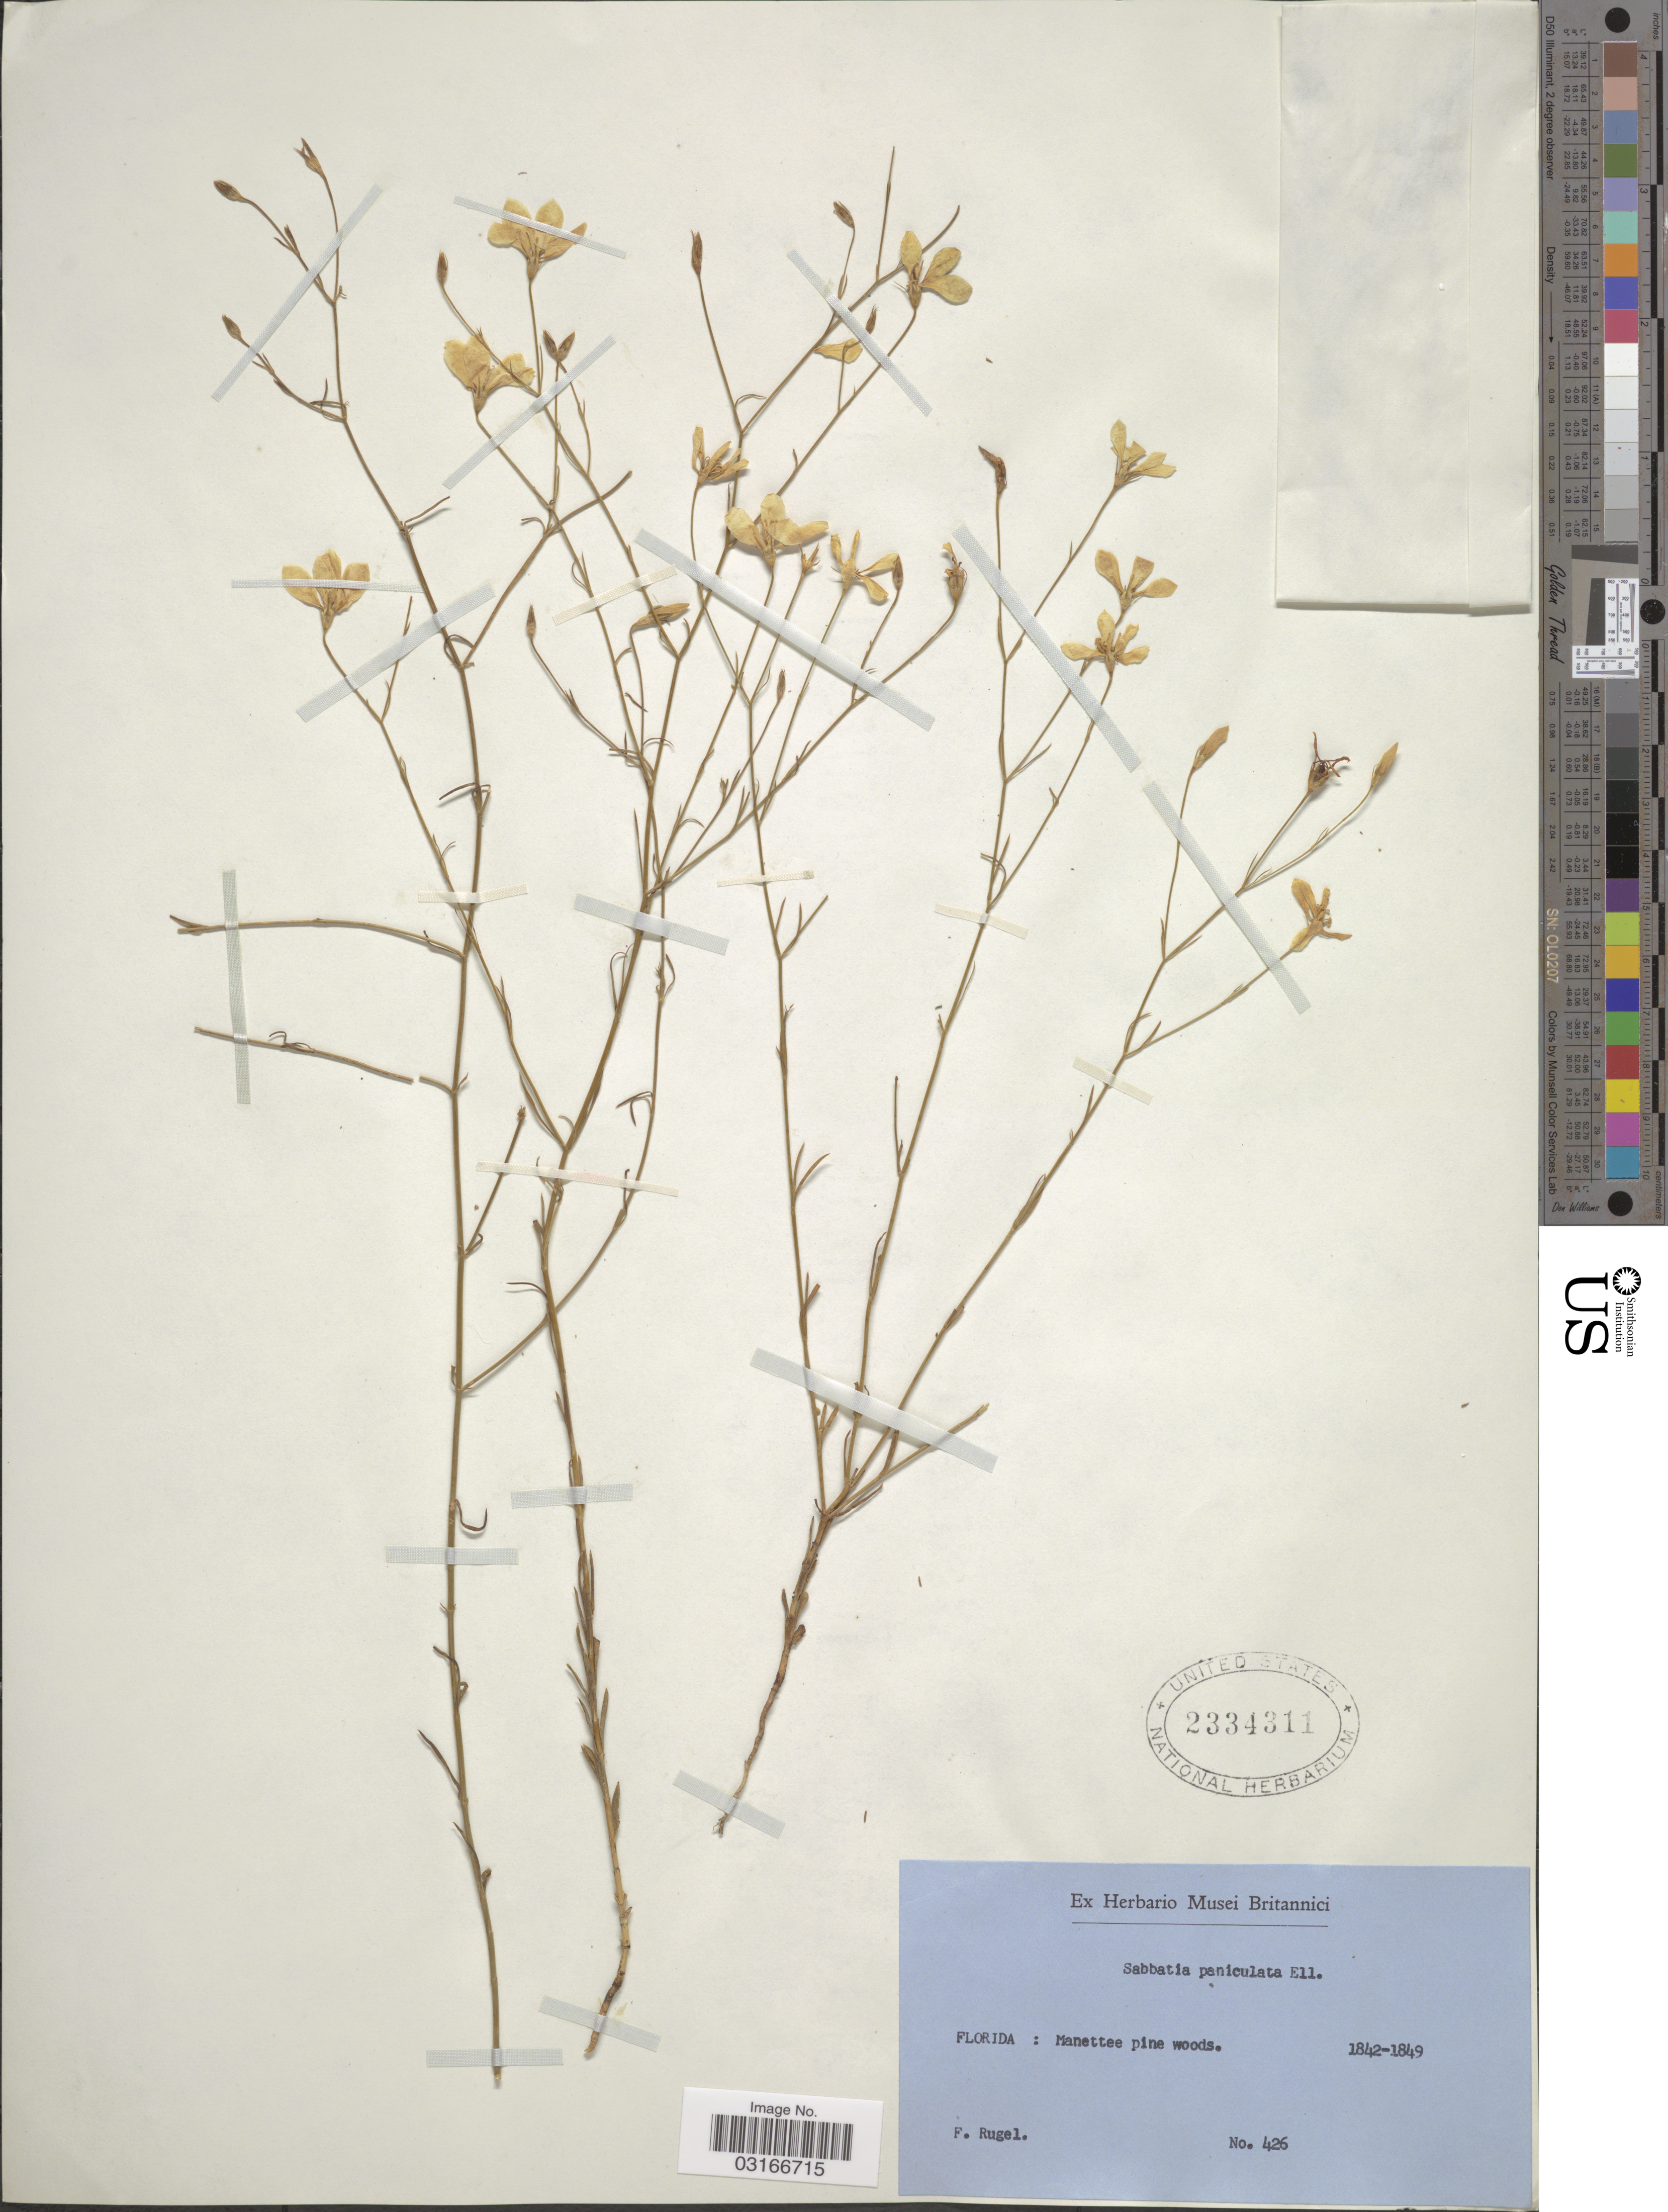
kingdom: Plantae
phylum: Tracheophyta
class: Magnoliopsida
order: Gentianales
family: Gentianaceae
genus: Sabatia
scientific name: Sabatia paniculata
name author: (Michx.) Pursh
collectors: F. Rugel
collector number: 426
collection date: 1842/1849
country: United States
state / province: Florida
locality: Manettee pine woods.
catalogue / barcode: US 2334311